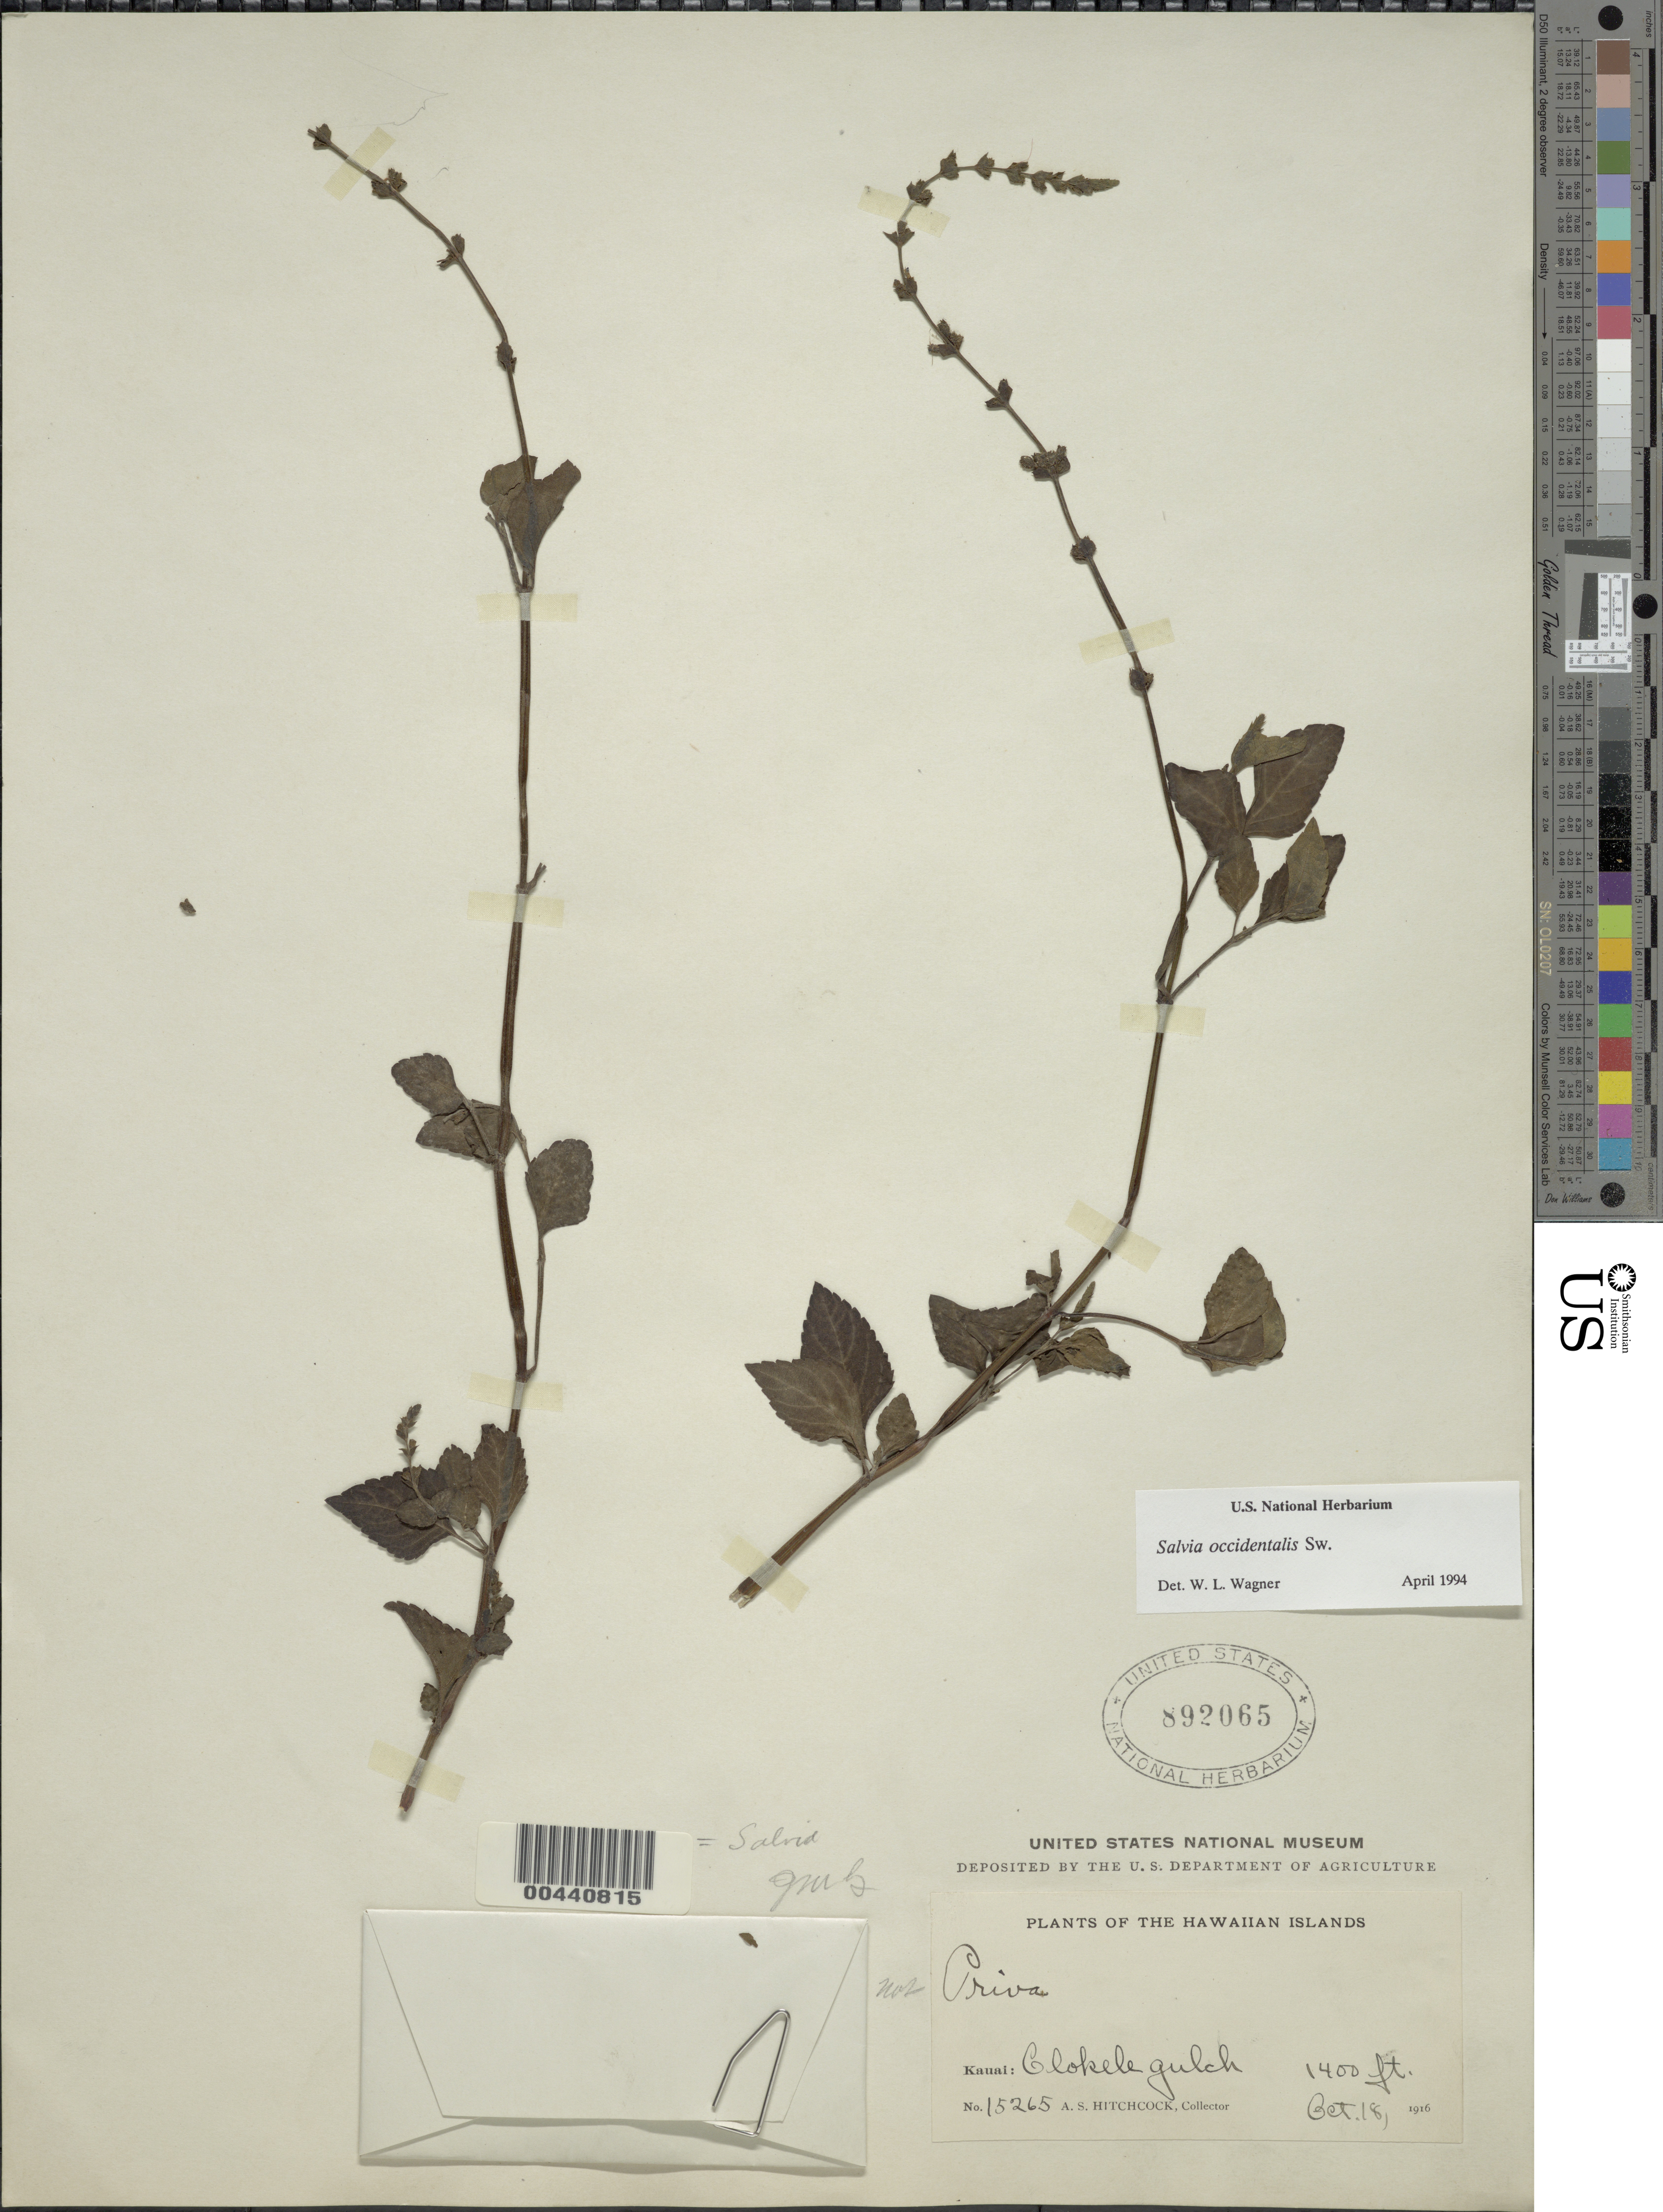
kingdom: Plantae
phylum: Tracheophyta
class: Magnoliopsida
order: Lamiales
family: Lamiaceae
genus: Salvia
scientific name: Salvia occidentalis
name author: Sw.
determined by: Wagner, W. L., (BOT), Smithsonian Institution - National Museum of Natural History (UNITED STATES)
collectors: A. S. Hitchcock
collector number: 15265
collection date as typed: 18 Oct 1916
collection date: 1916-10-18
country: United States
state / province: Hawaii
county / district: Kauai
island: Kaua'i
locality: Olokele Gulch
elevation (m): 427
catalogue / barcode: US 892065